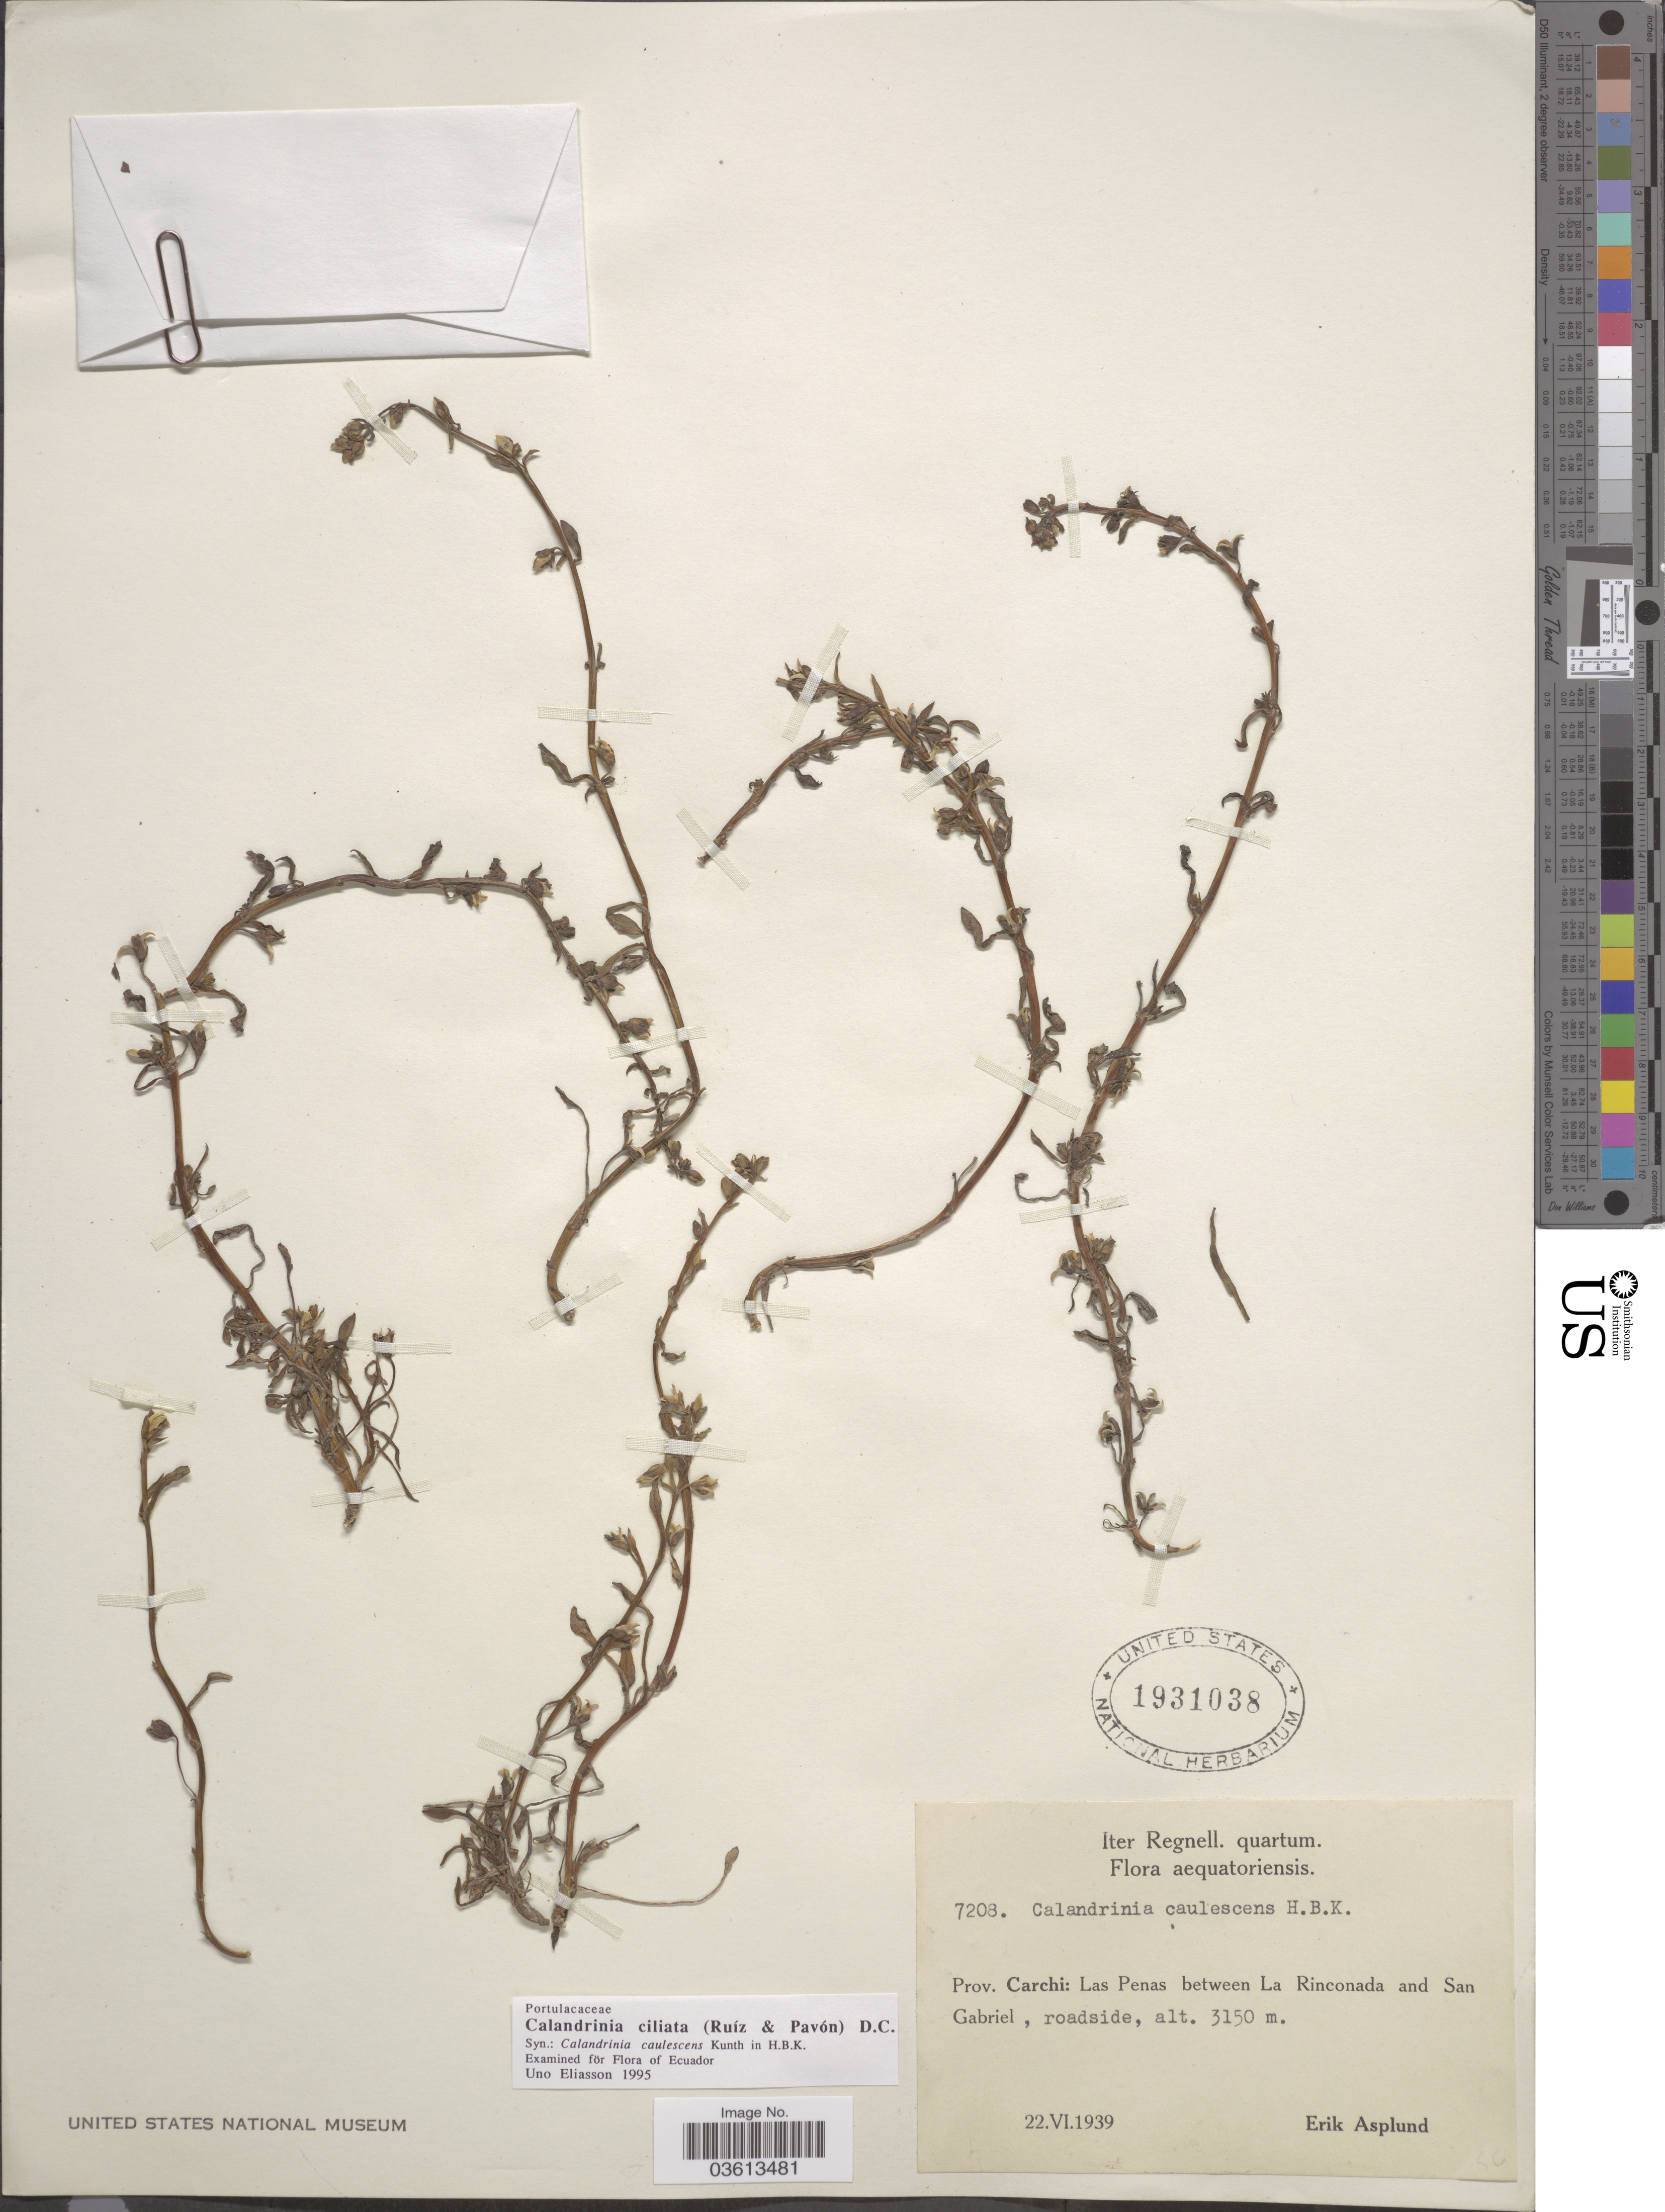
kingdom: Plantae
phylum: Tracheophyta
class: Magnoliopsida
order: Caryophyllales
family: Montiaceae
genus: Calandrinia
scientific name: Calandrinia ciliata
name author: (Ruiz & Pav.) DC.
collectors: E. Asplund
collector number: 7208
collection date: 1939-06-22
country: Ecuador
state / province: Carchi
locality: Las Penas between La Rinconada and San Gabriel.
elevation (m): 3150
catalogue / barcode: US 1931038